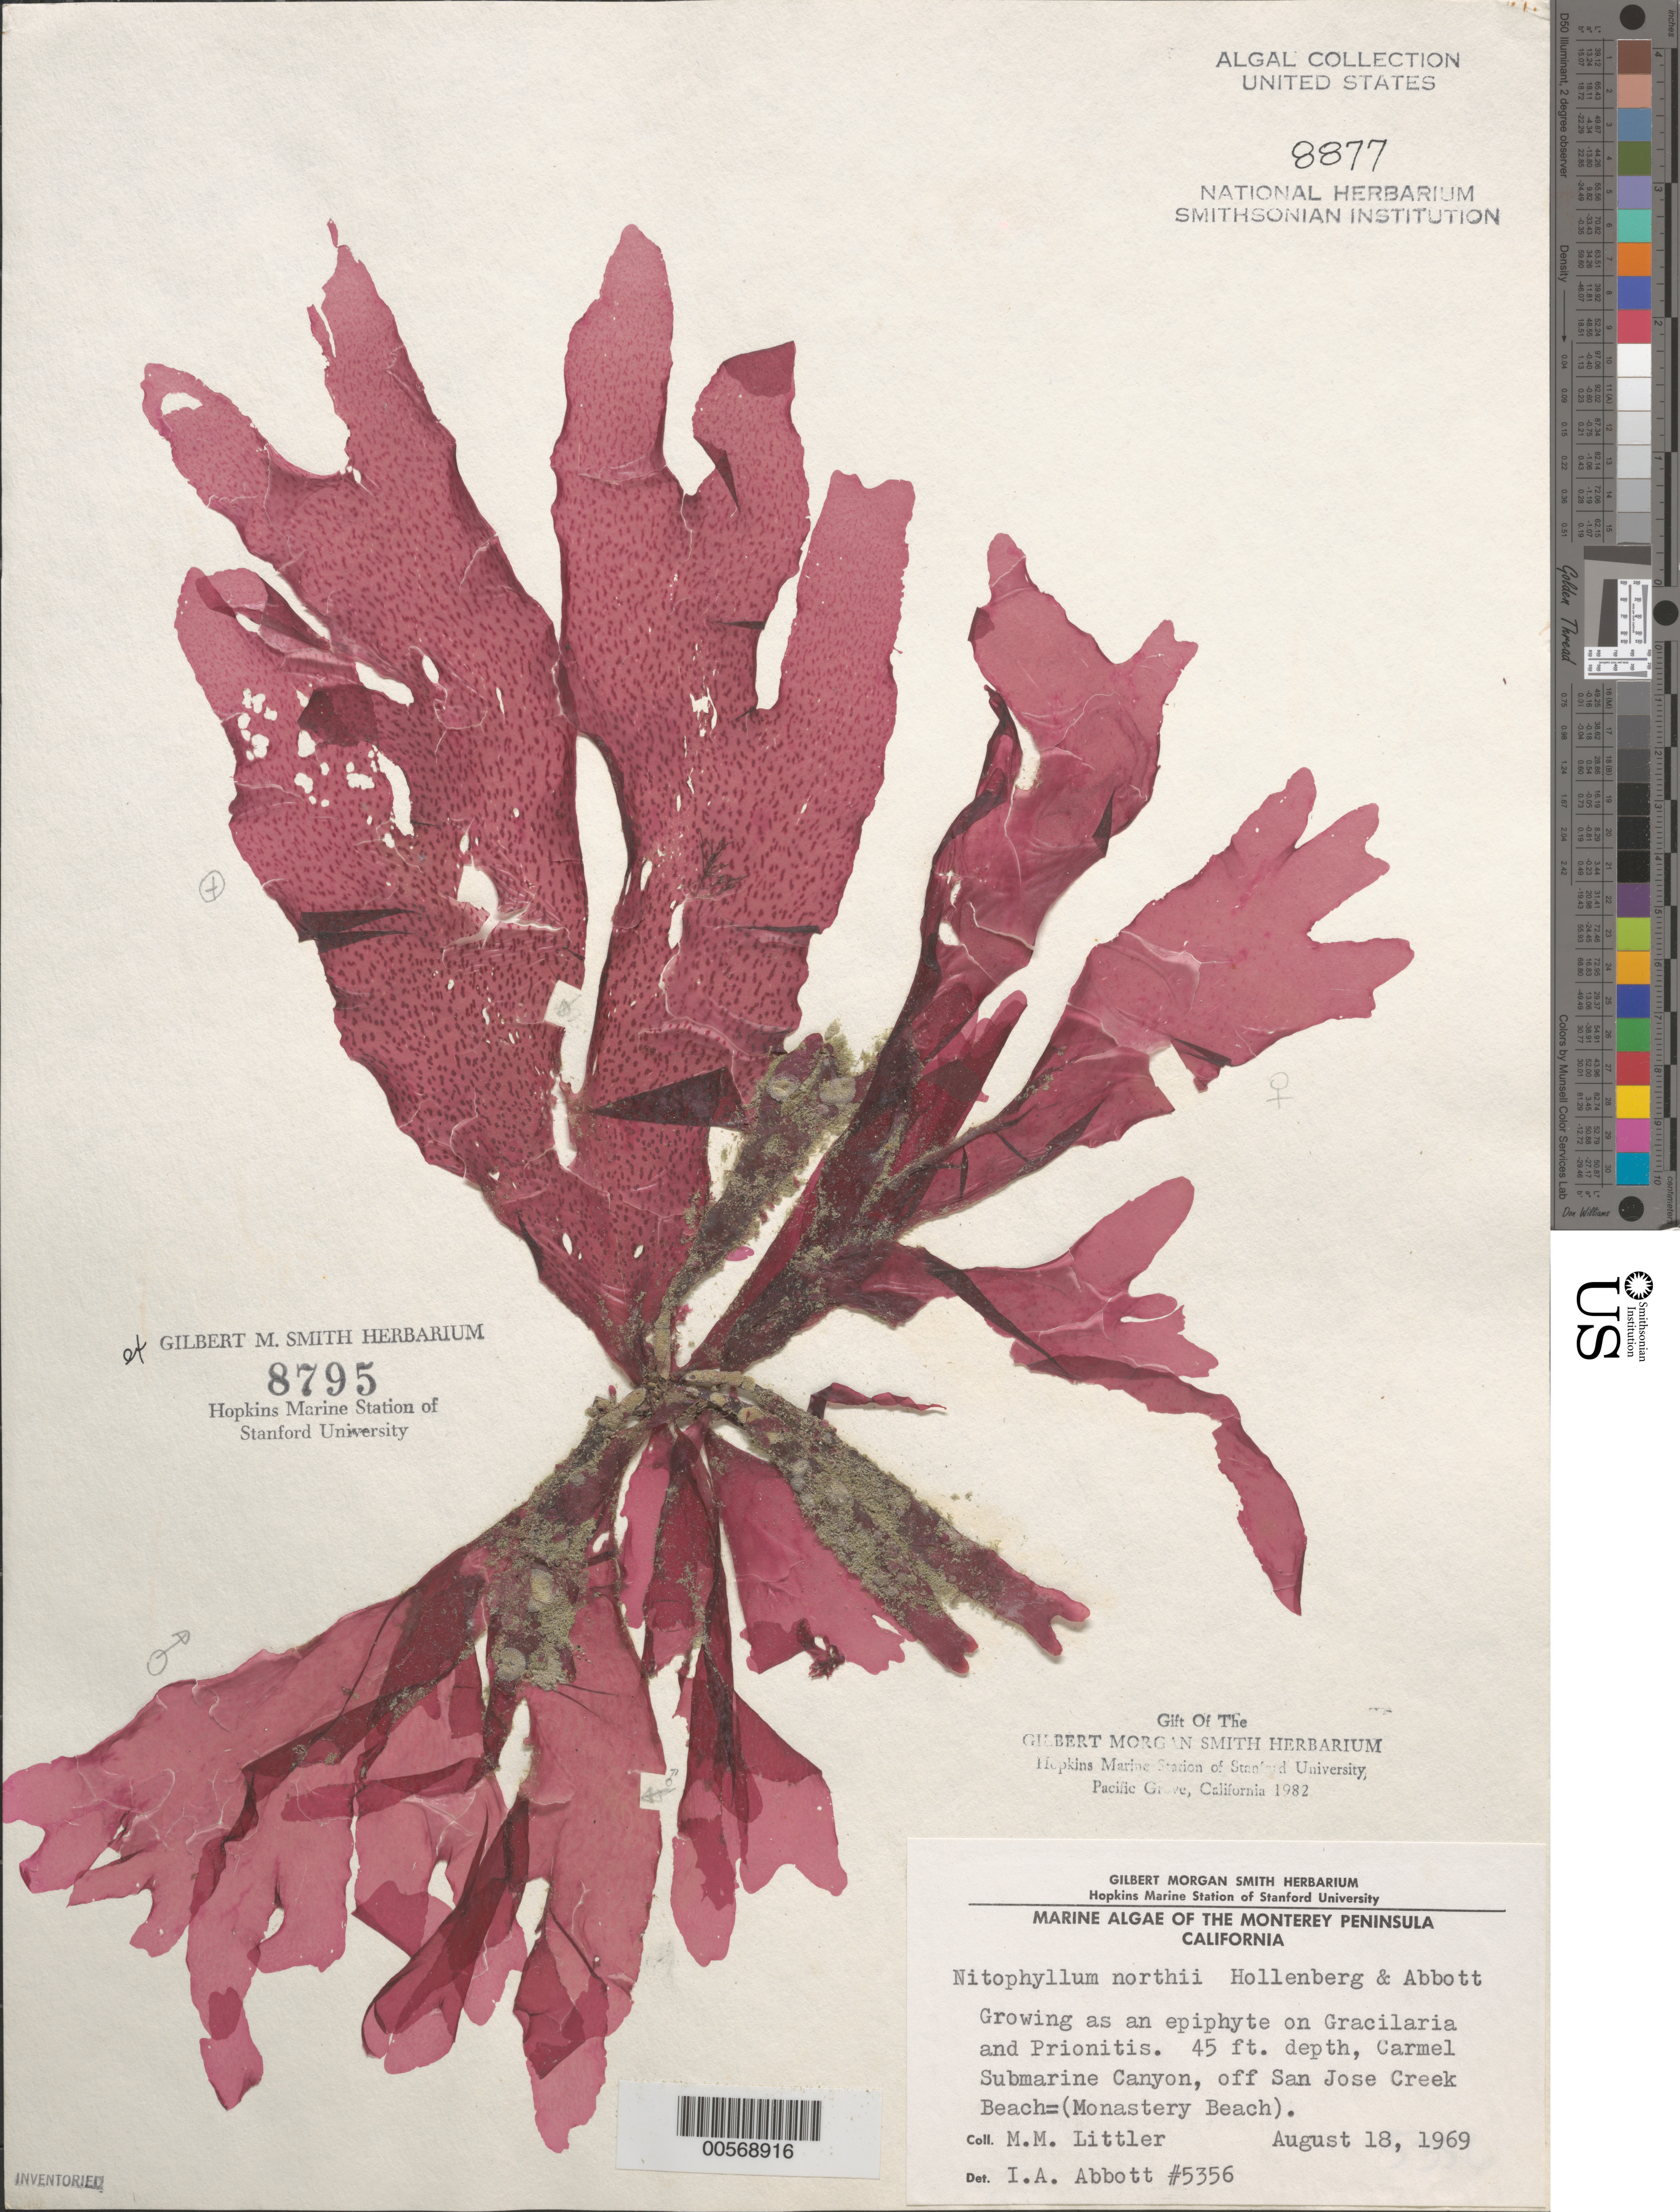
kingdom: Plantae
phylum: Rhodophyta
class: Florideophyceae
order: Ceramiales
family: Delesseriaceae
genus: Nitophyllum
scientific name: Nitophyllum northii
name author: Hollenb. & I.A. Abbott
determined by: Abbott, Isabella A.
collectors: M. M. Littler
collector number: IAA 5356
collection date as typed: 18 Aug 1969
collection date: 1969-08-18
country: United States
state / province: California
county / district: Monterey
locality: Carmel Submarine Canyon, off San Jose Creek Beach (Monastery Beach)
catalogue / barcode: US 8877